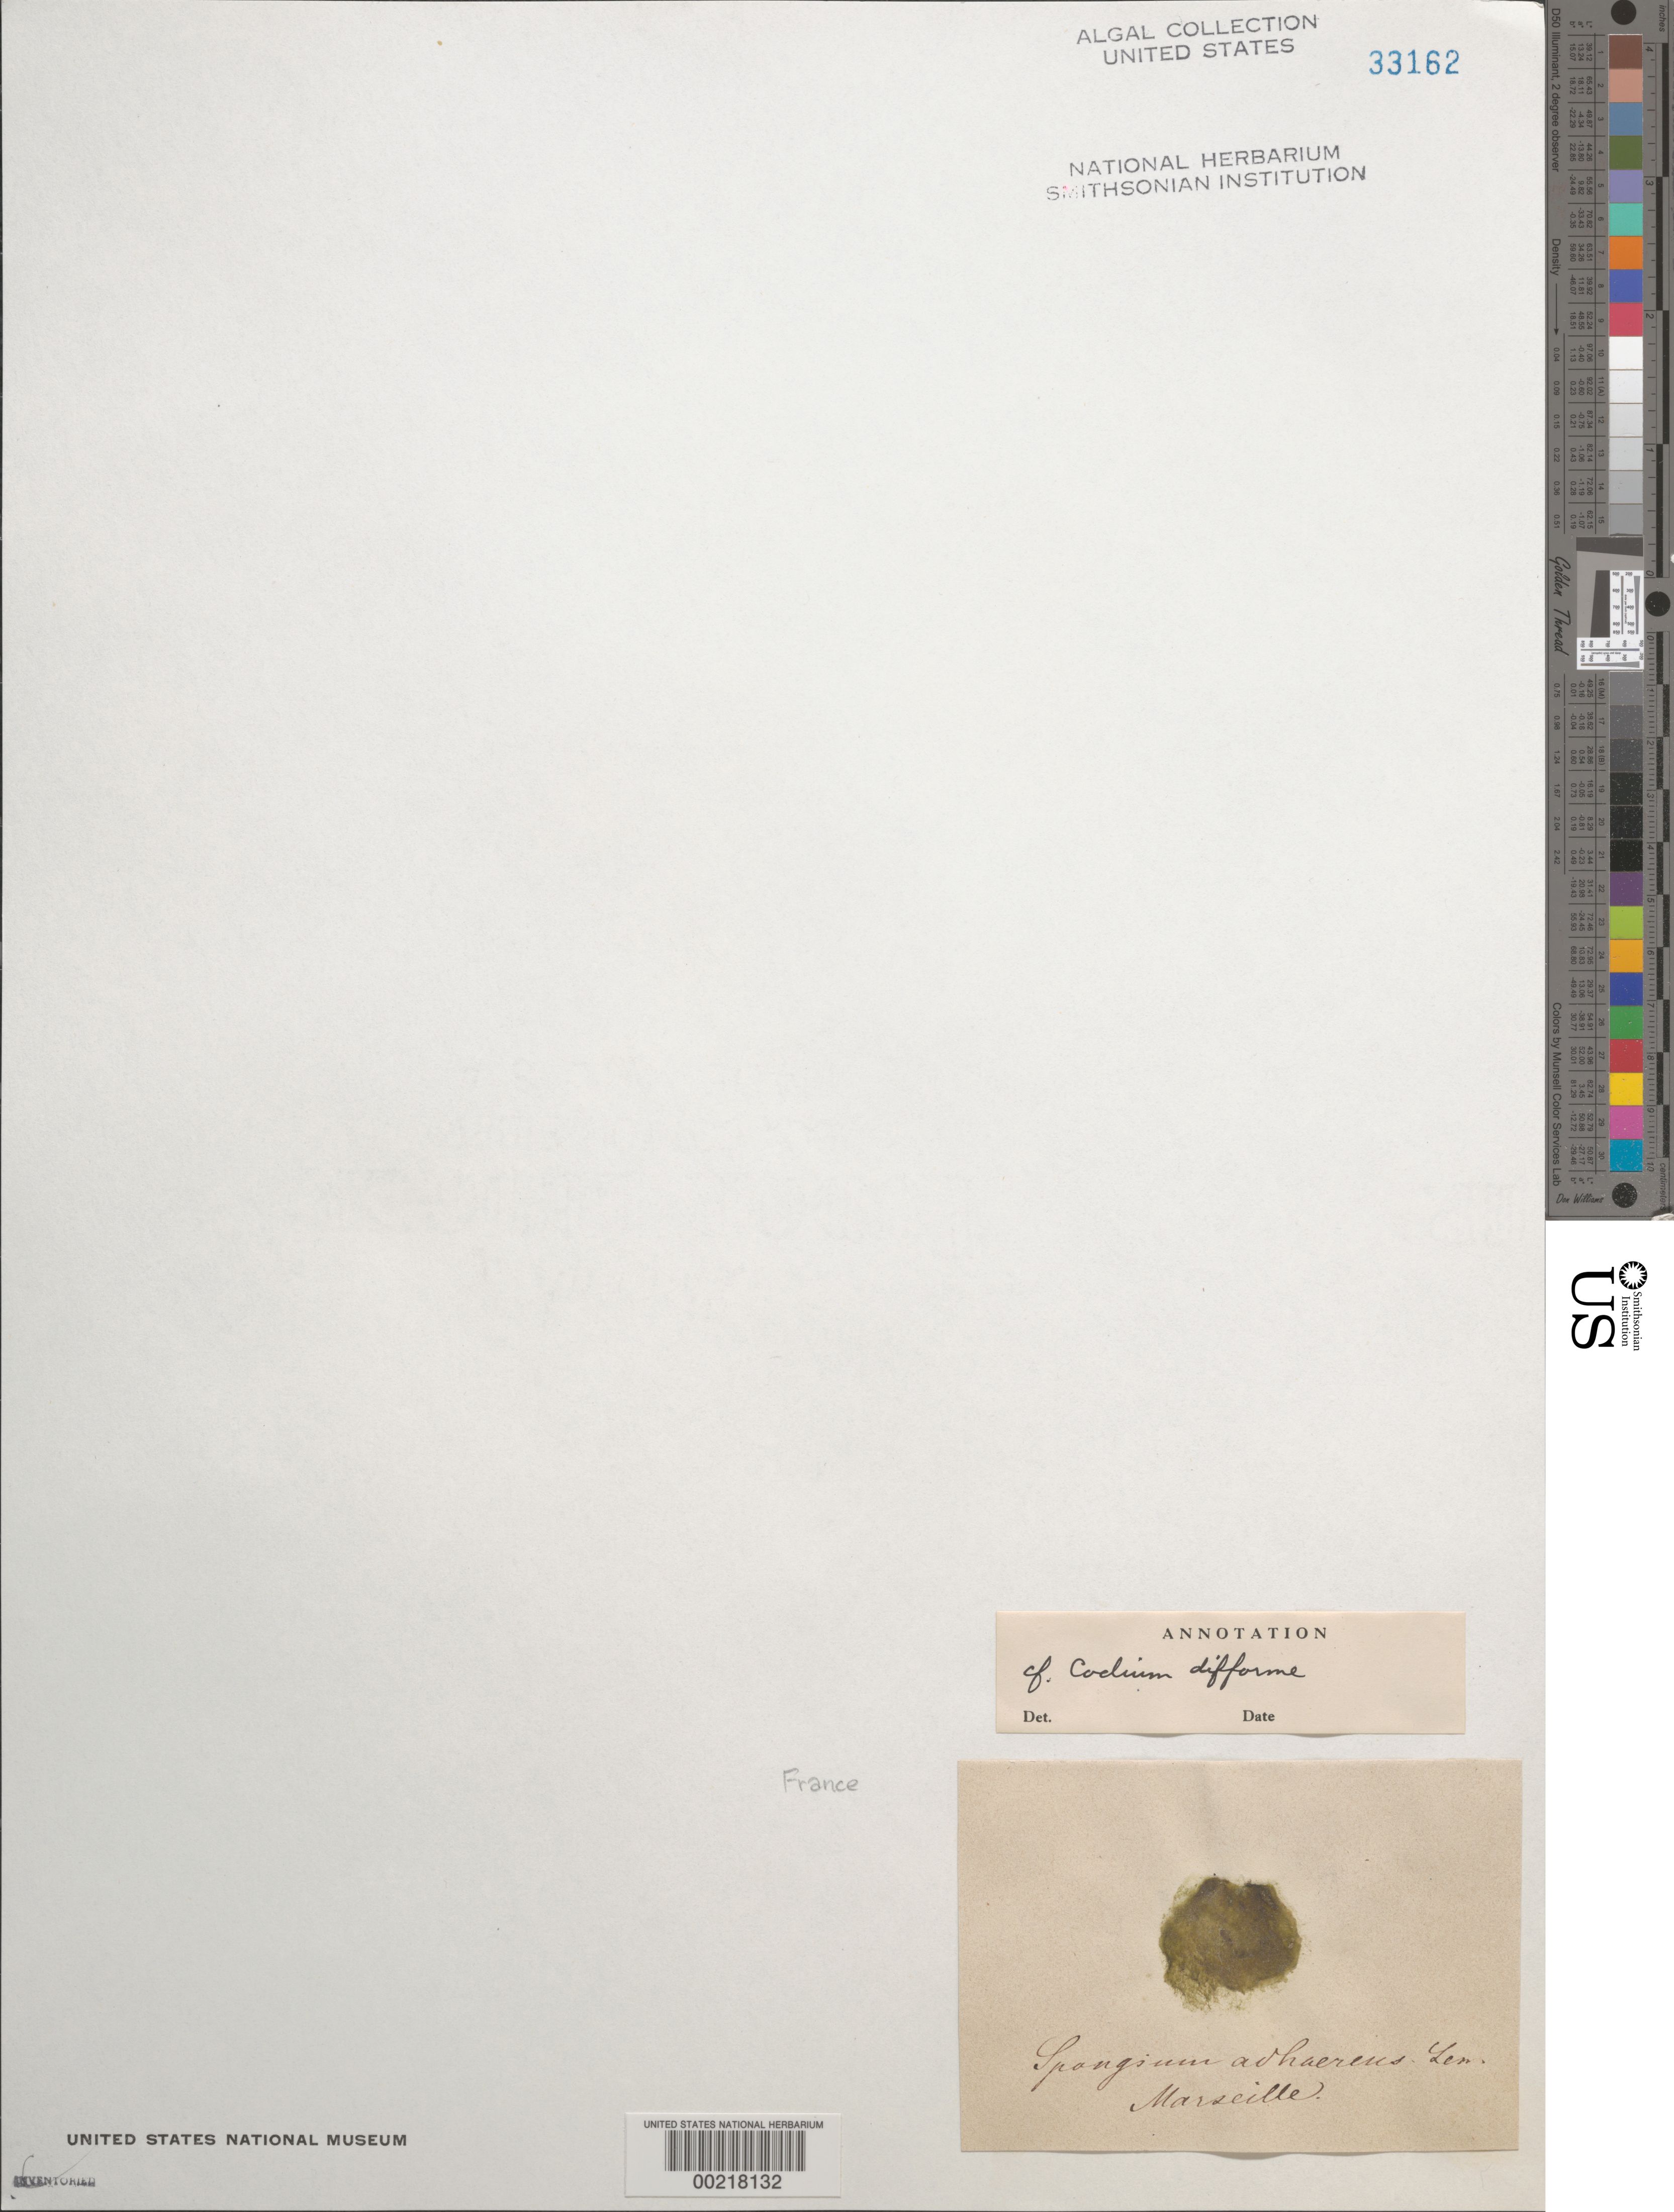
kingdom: Plantae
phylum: Chlorophyta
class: Ulvophyceae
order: Bryopsidales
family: Codiaceae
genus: Codium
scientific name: Codium effusum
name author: (Rafinesque) Delle Chiaje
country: France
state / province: Provence-Alpes-Côte d'Azur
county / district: Bouches-Du-Rhône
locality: Marseille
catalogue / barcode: US 33162